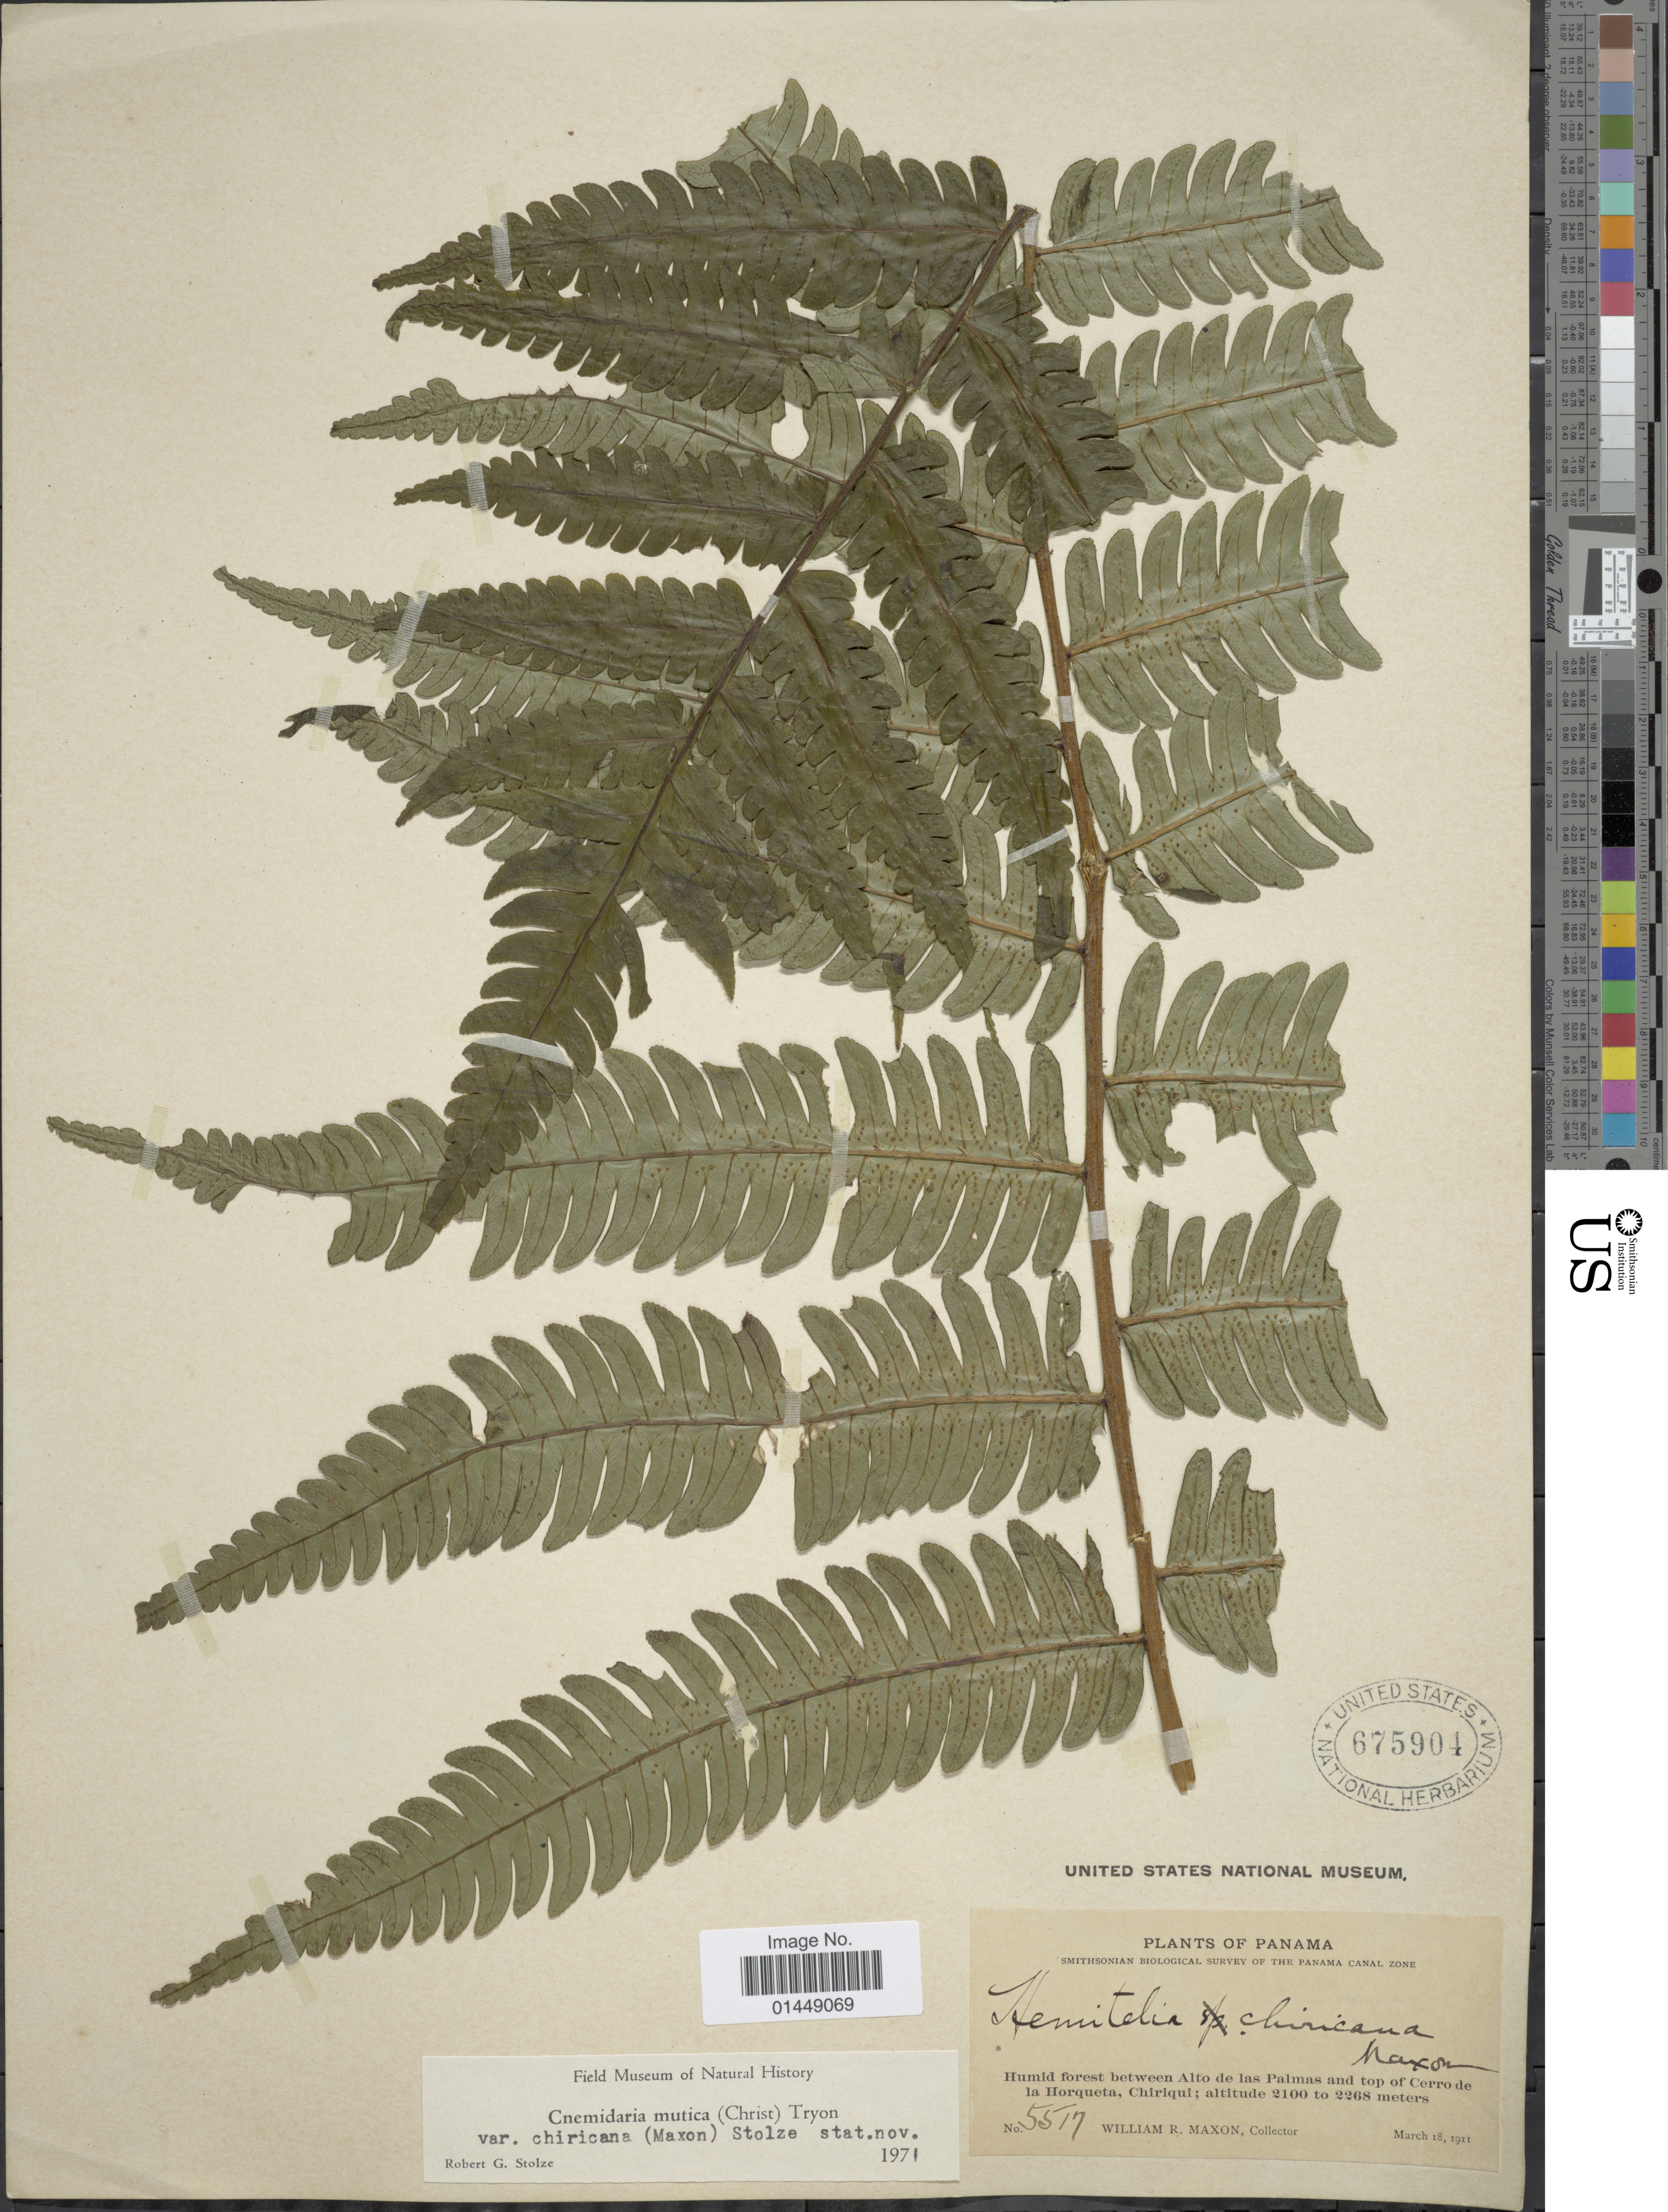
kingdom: Plantae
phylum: Tracheophyta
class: Polypodiopsida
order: Cyatheales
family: Cyatheaceae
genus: Cyathea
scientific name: Cyathea mutica var. chiricana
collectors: W. R. Maxon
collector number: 5517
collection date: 1911-03-18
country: Panama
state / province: Chiriqui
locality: Humid forest between Alto de las Palmas and top of Cerro de la Horqueta, Chiriqui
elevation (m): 2100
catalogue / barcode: US 675904